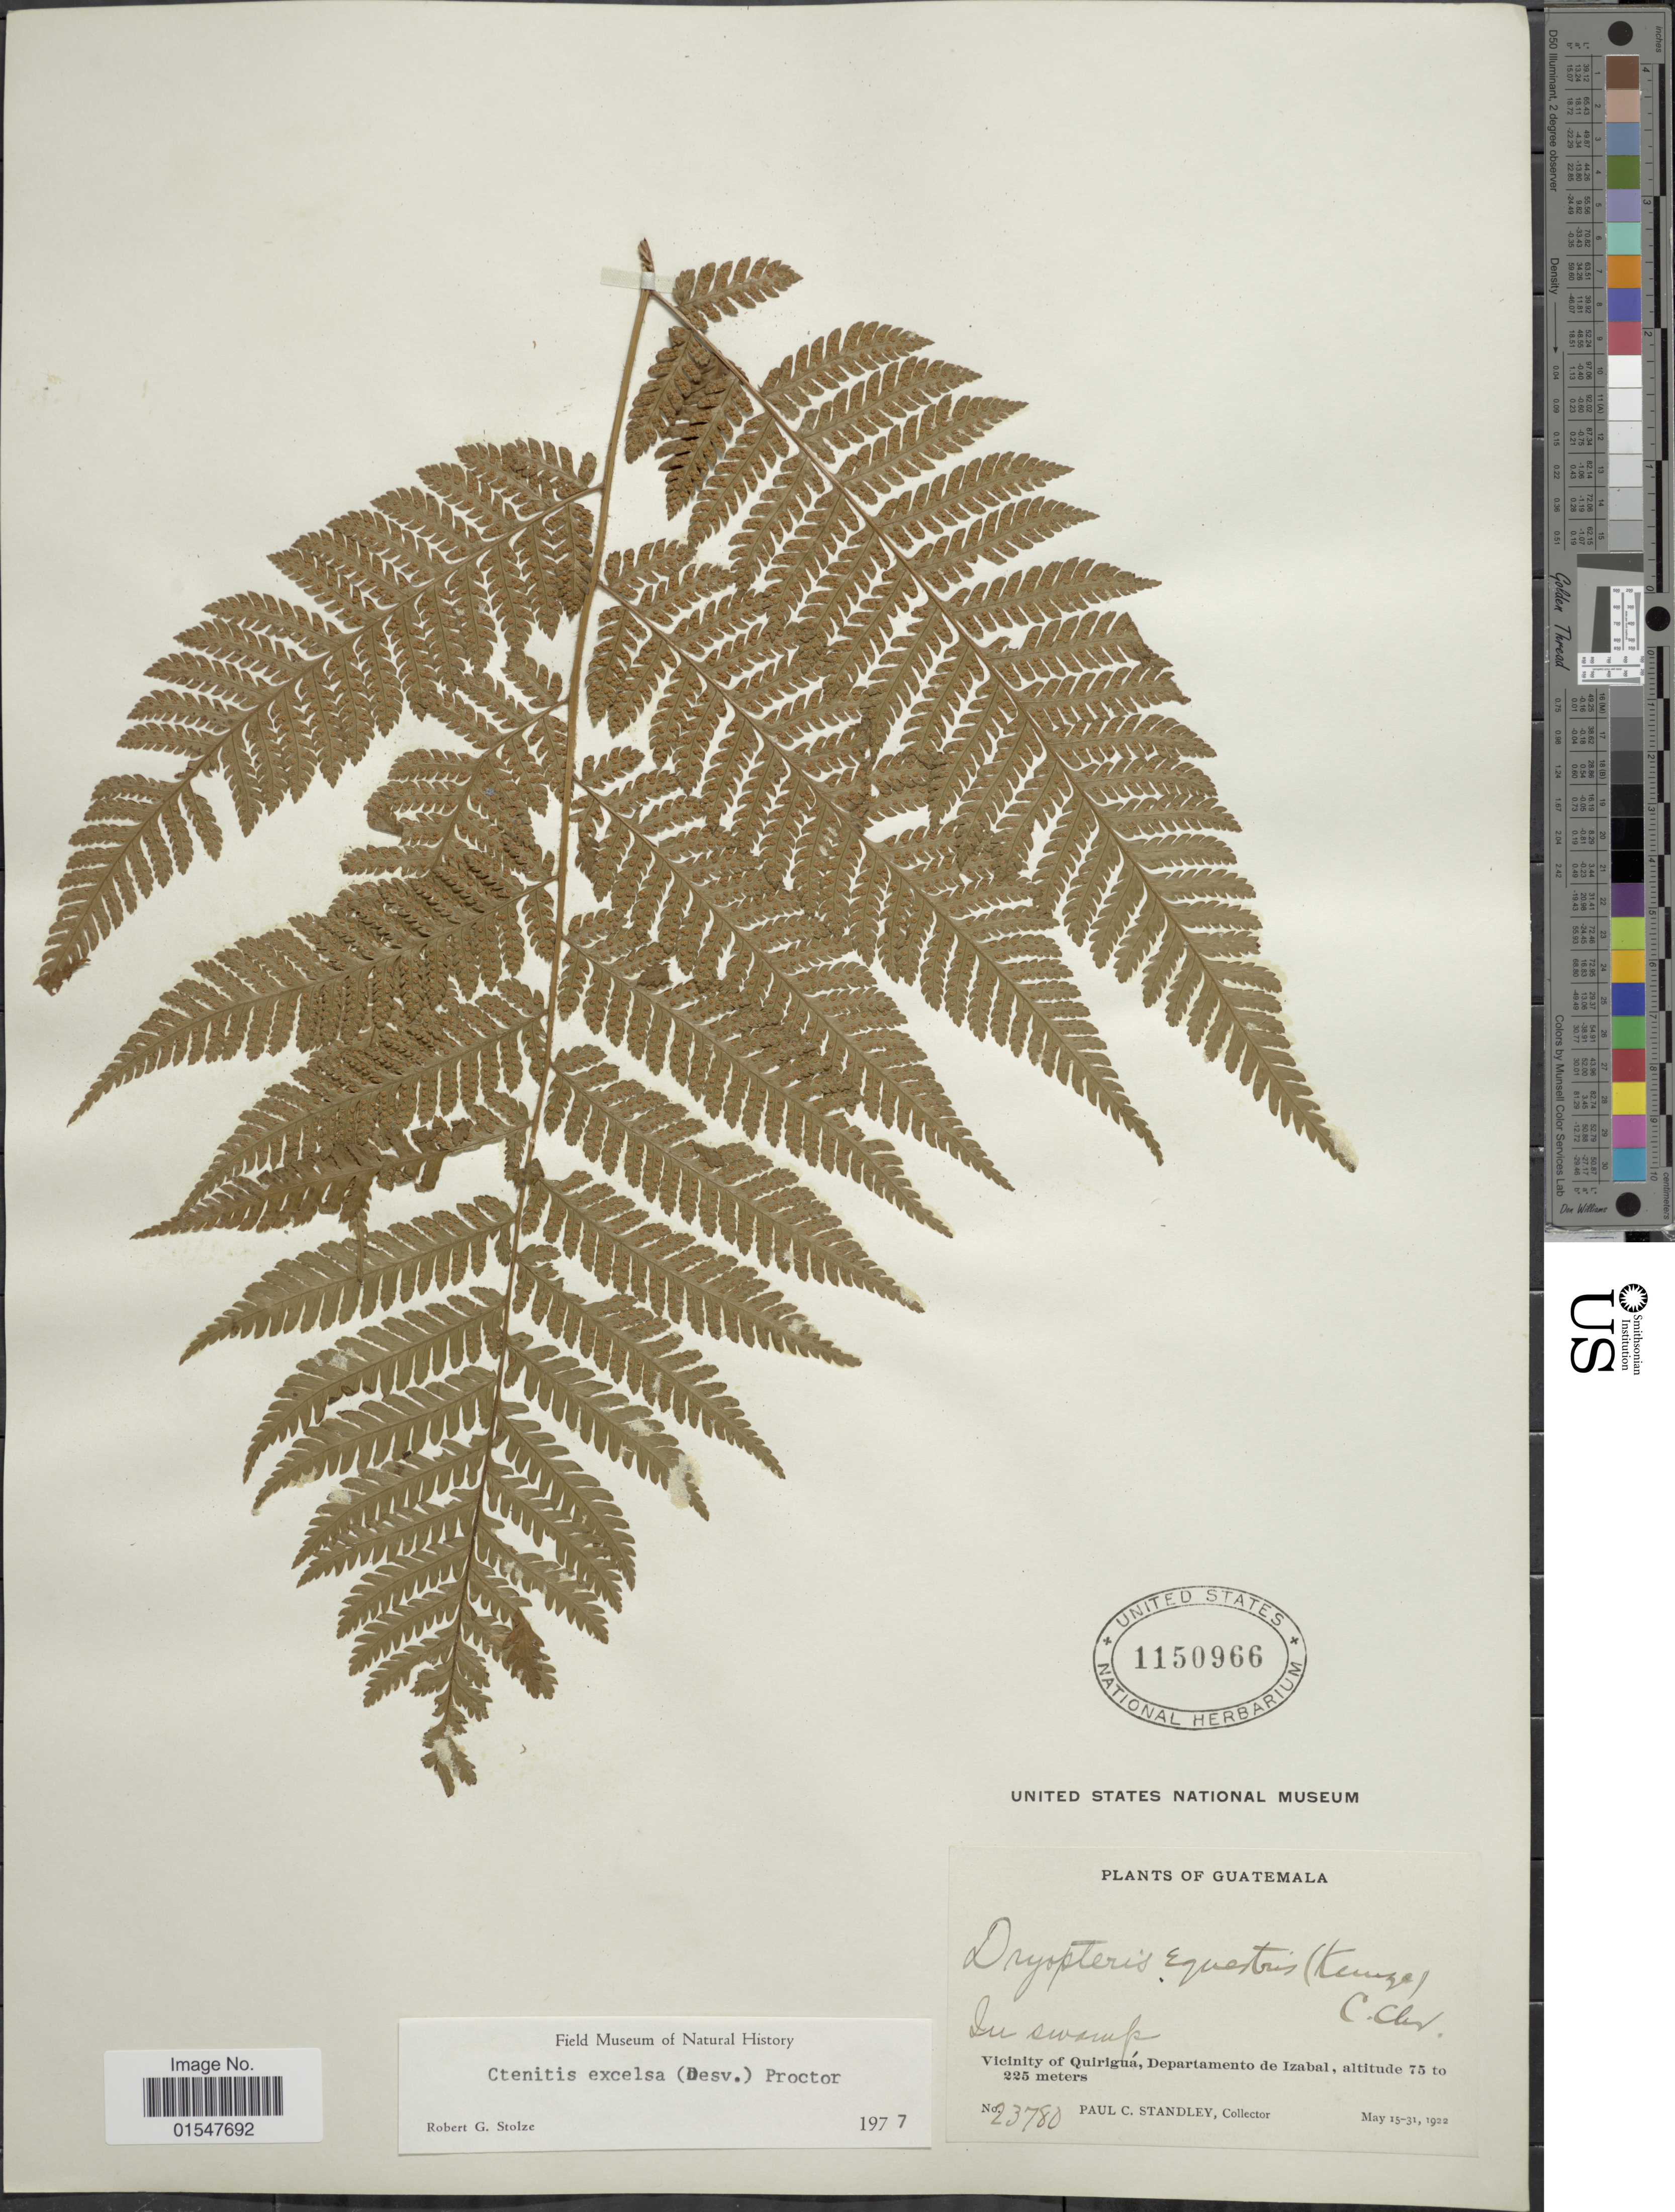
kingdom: Plantae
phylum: Tracheophyta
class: Polypodiopsida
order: Polypodiales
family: Dryopteridaceae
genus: Ctenitis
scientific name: Ctenitis excelsa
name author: (Desv.) Proctor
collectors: P. C. Standley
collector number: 23780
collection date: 1922-05-15/1922-05-31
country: Guatemala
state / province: Izabal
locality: Vicinity of Quirigua, Departamento de Izabal.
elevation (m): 75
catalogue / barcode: US 1150966